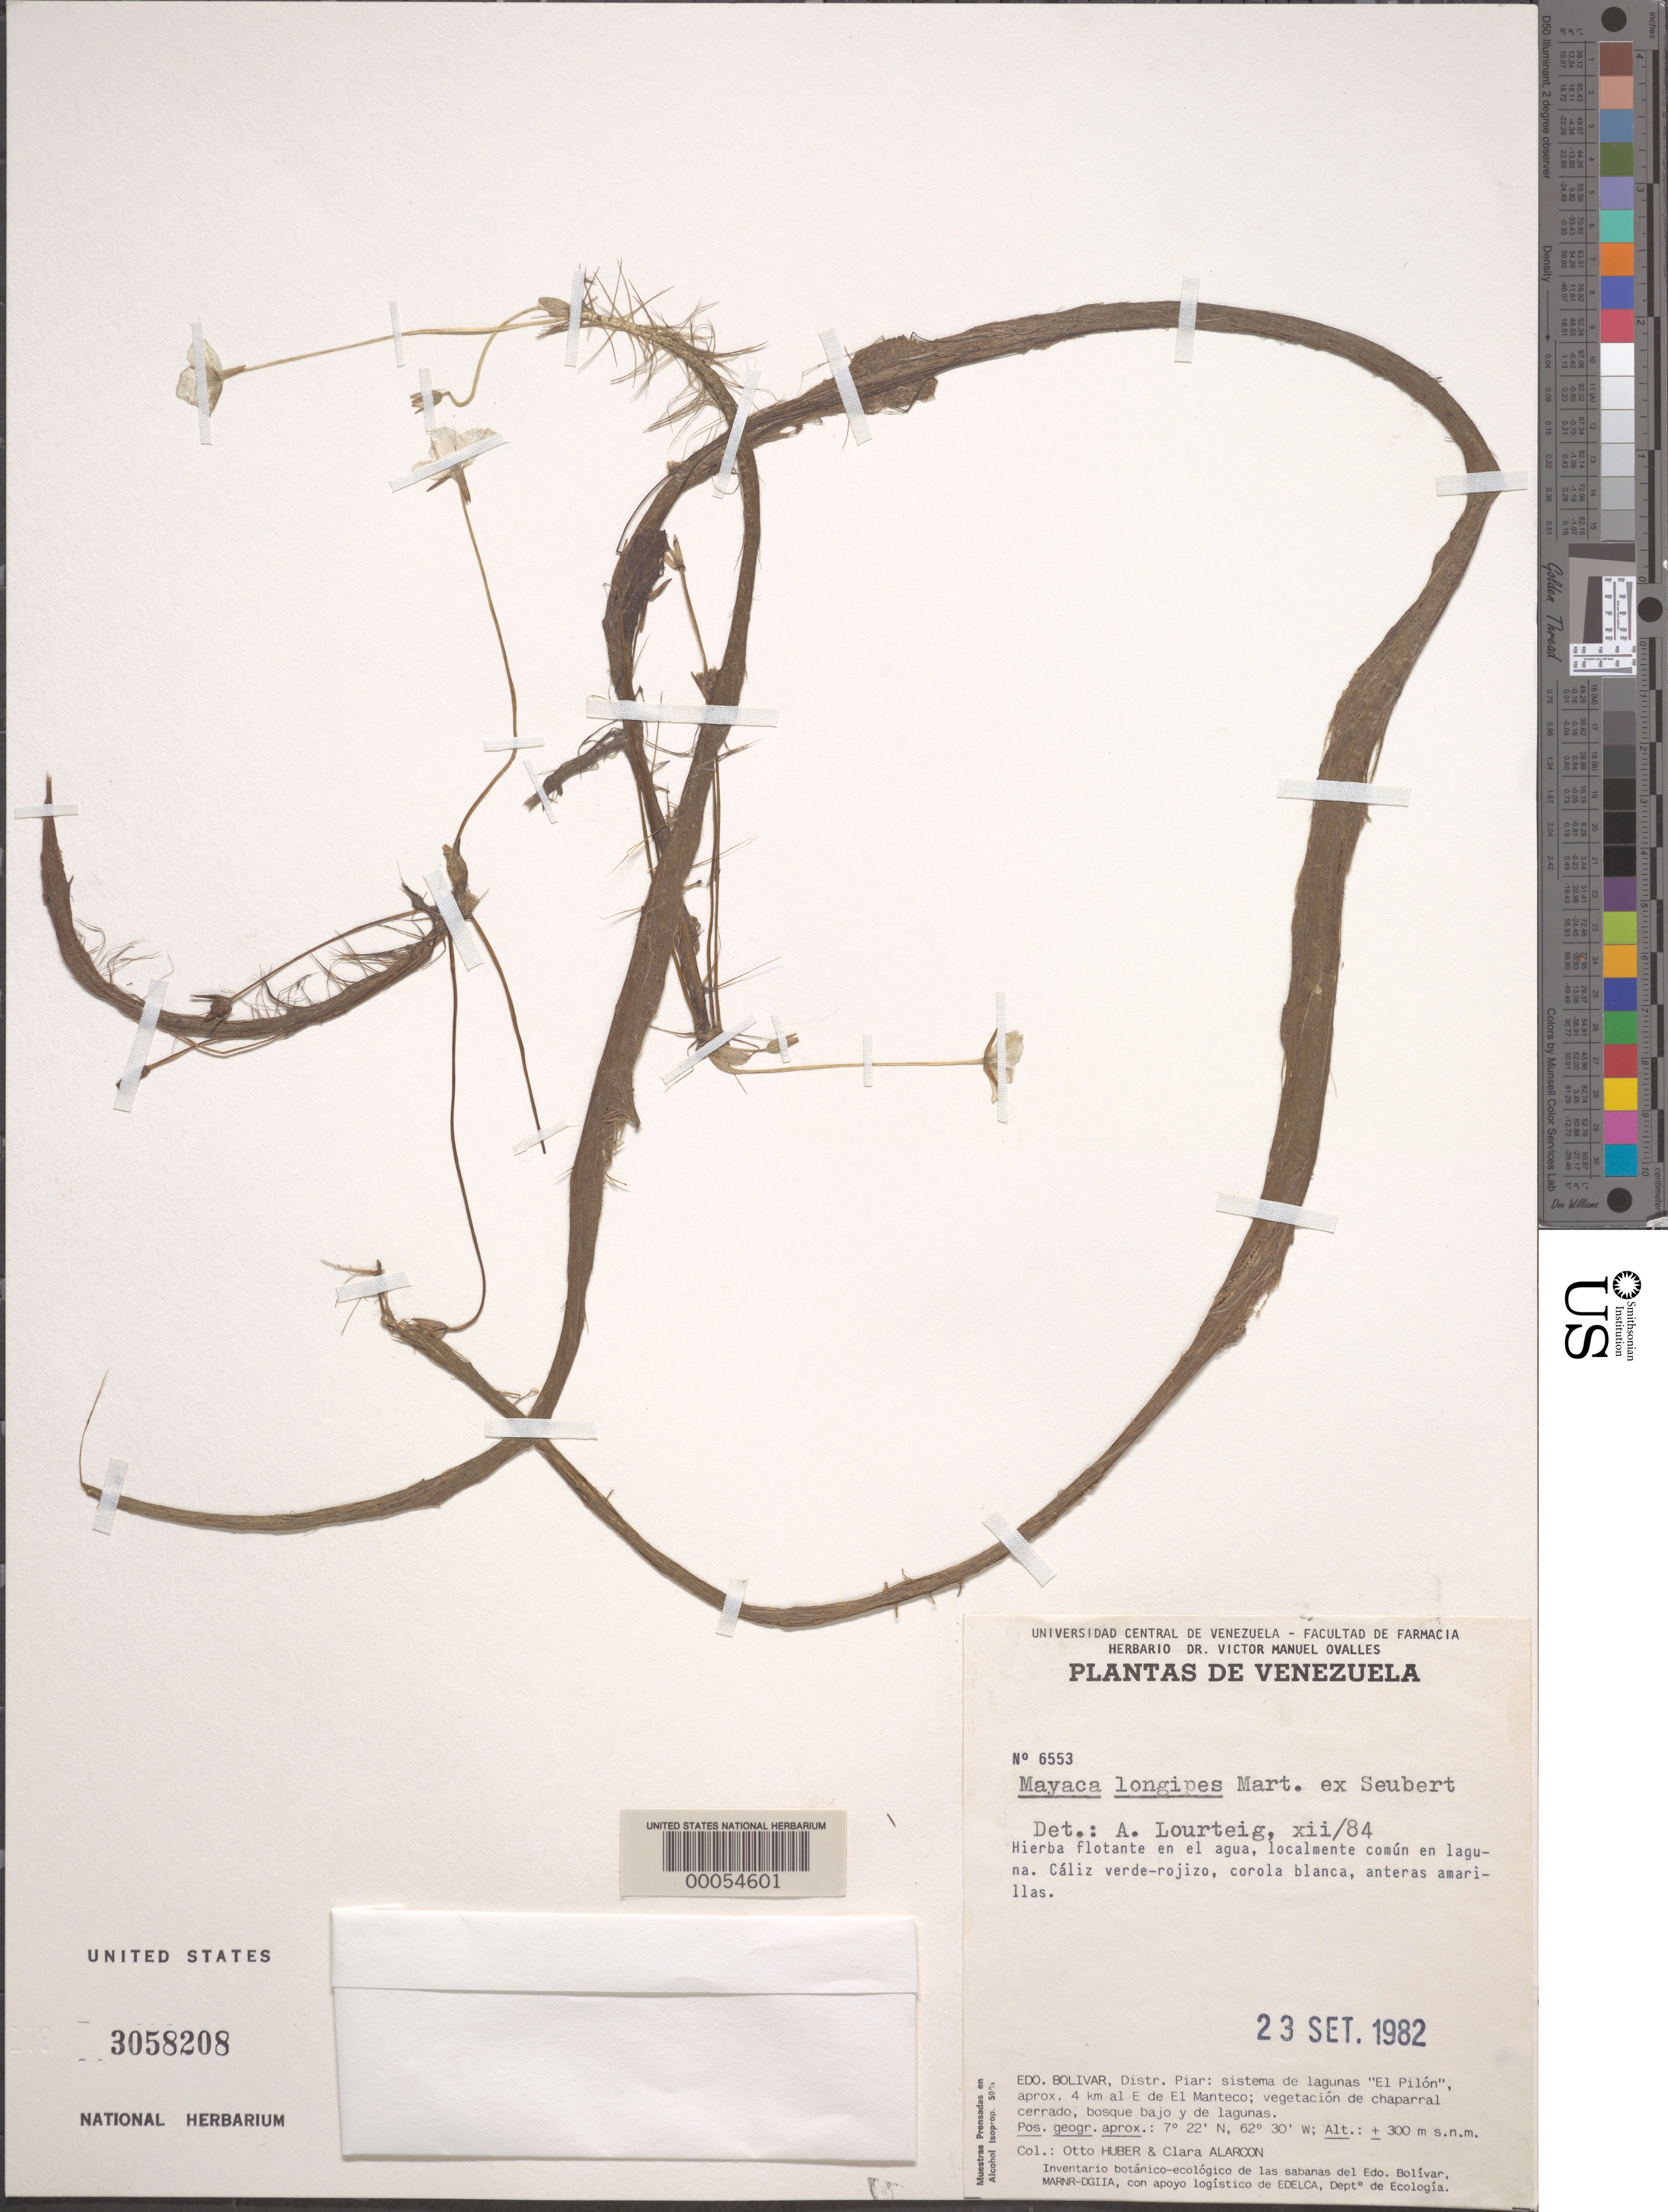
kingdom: Plantae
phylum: Tracheophyta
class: Liliopsida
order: Poales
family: Mayacaceae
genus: Mayaca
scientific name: Mayaca sellowiana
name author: Kunth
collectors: O. Huber & C. Alarcon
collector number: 6553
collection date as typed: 23 Sep 1982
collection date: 1982-09-23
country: Venezuela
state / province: Mérida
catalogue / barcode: US 3058208